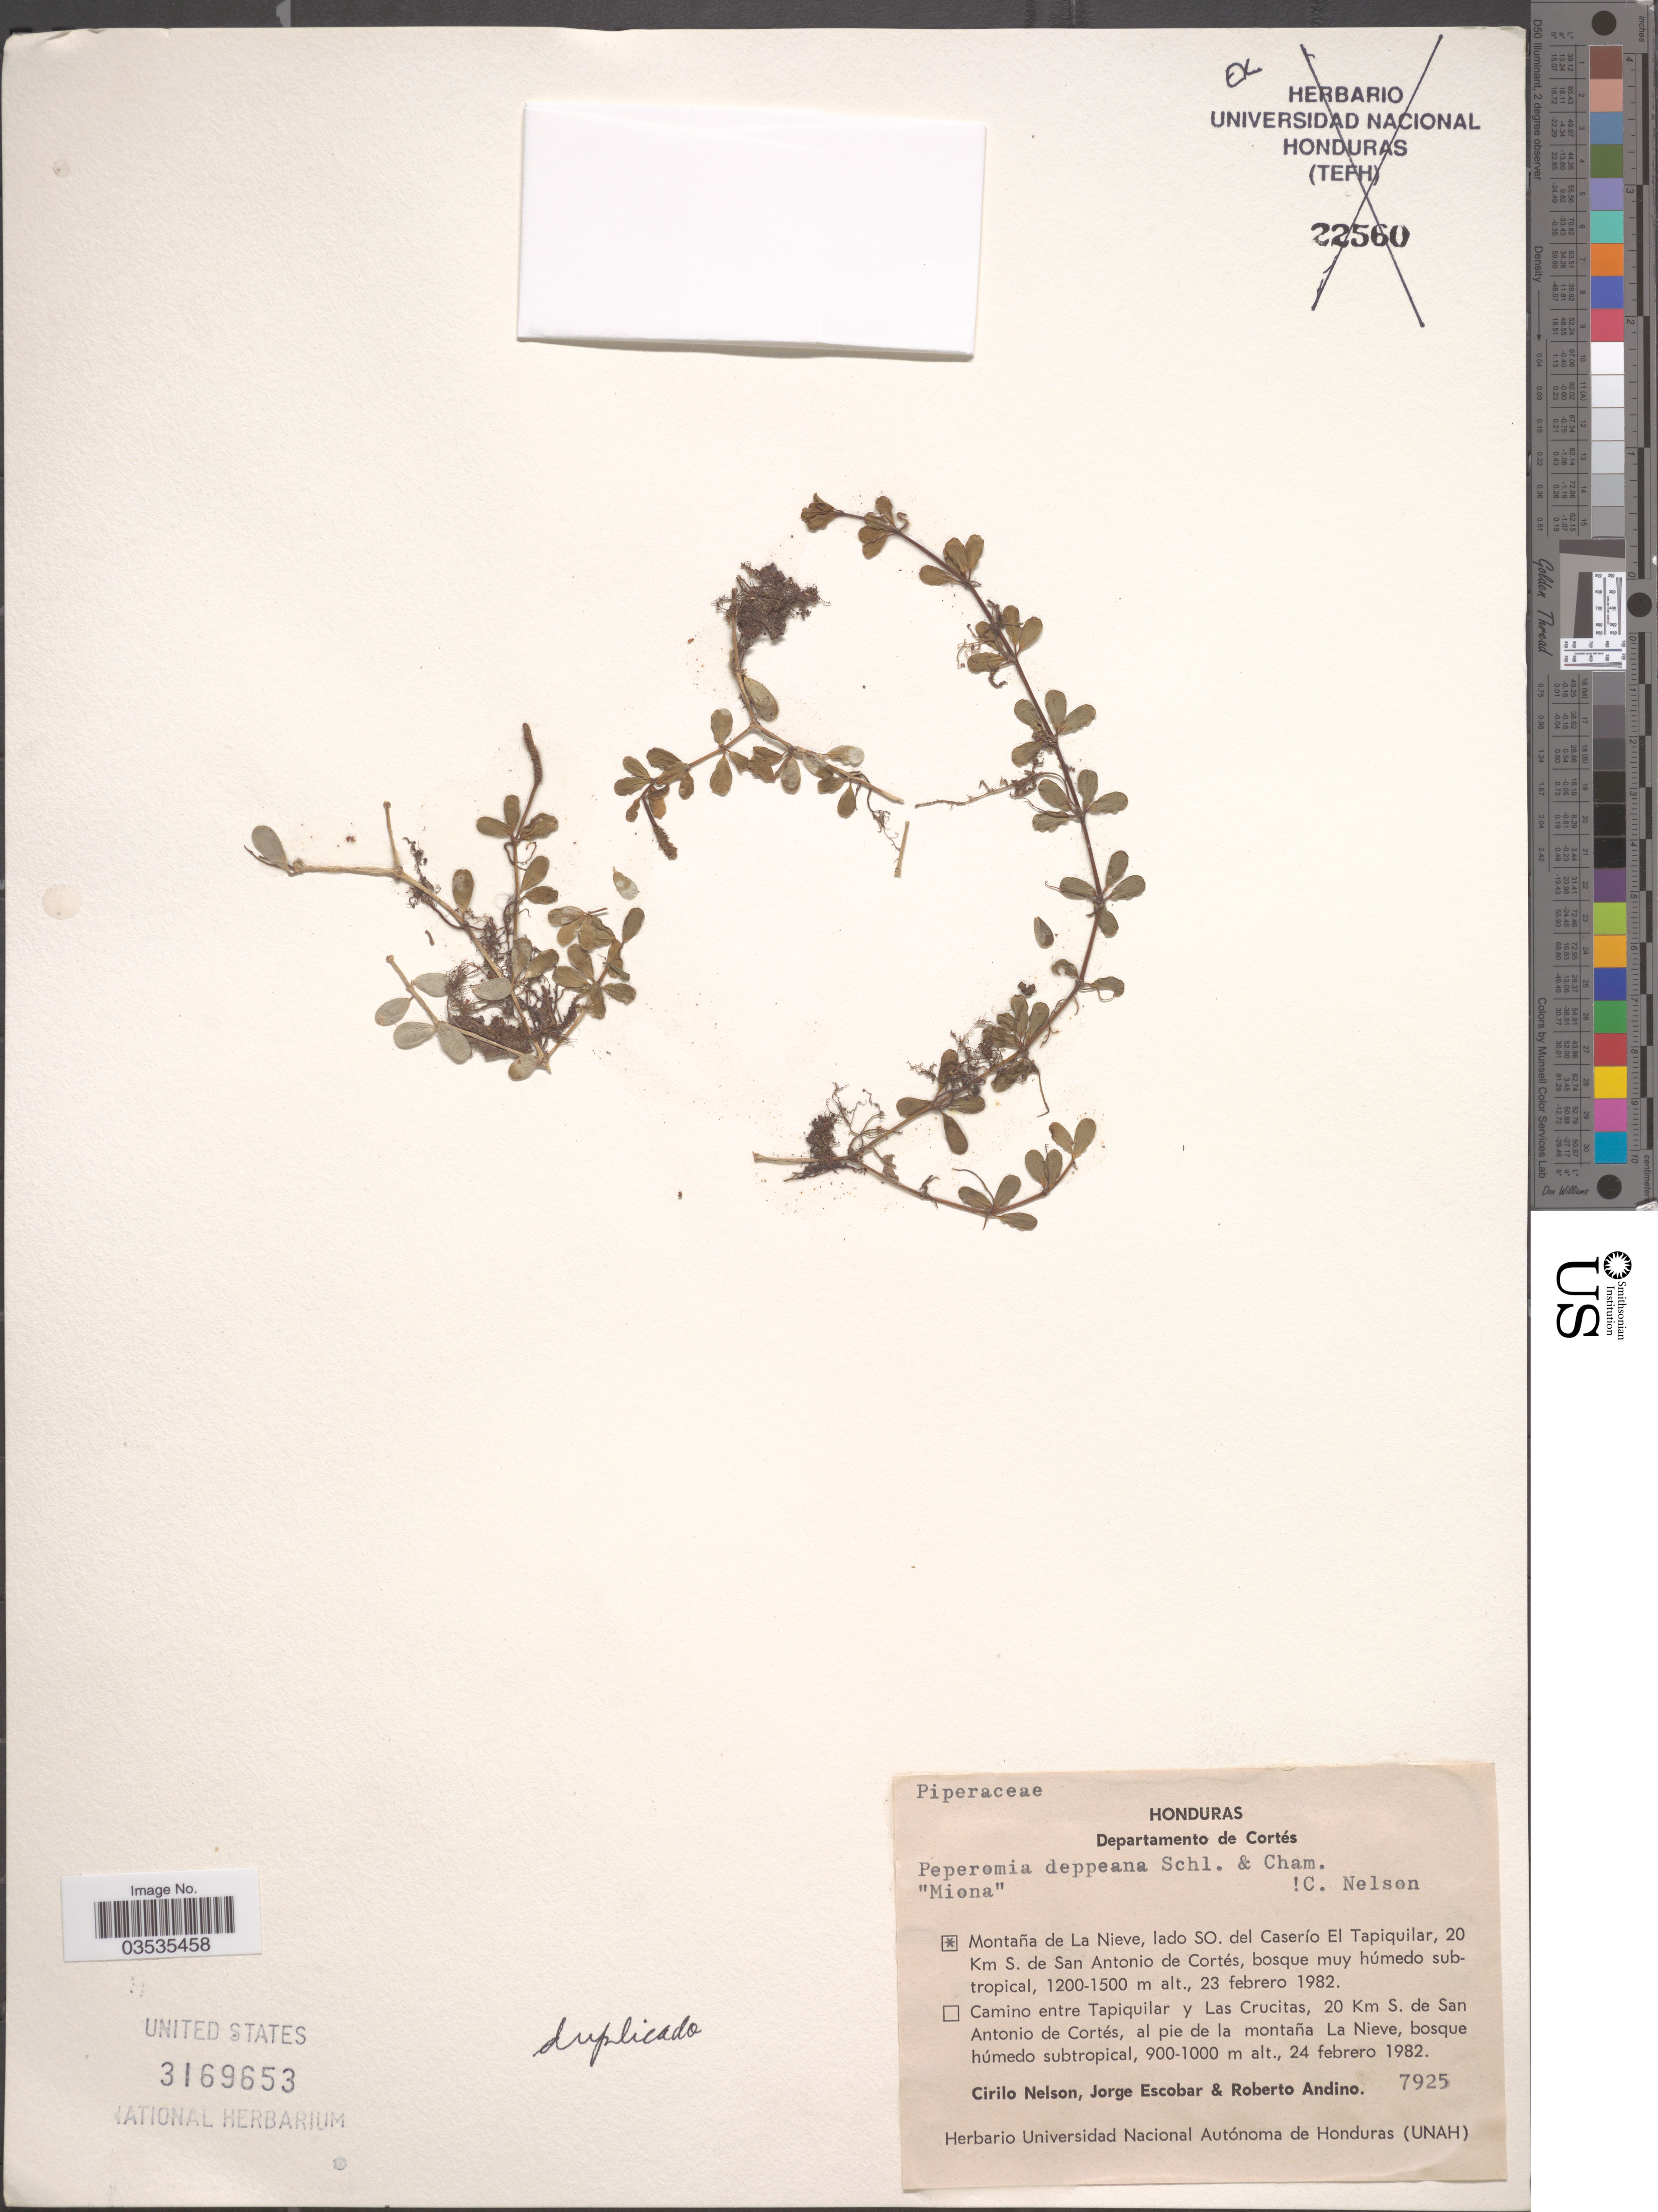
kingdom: Plantae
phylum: Tracheophyta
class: Magnoliopsida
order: Piperales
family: Piperaceae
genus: Peperomia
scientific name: Peperomia deppeana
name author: Schltdl. & Cham.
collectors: C. Nelson, J. Escobar & R. Andino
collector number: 7925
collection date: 1982-02-23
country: Honduras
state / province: Cortes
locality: Departamento de Cortés. Montaña de La Nieve, lado SO. del Caserío El Tapiquilar, 20 Km. S. de San Antonio de Cortés.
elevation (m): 1200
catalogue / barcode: US 3169653